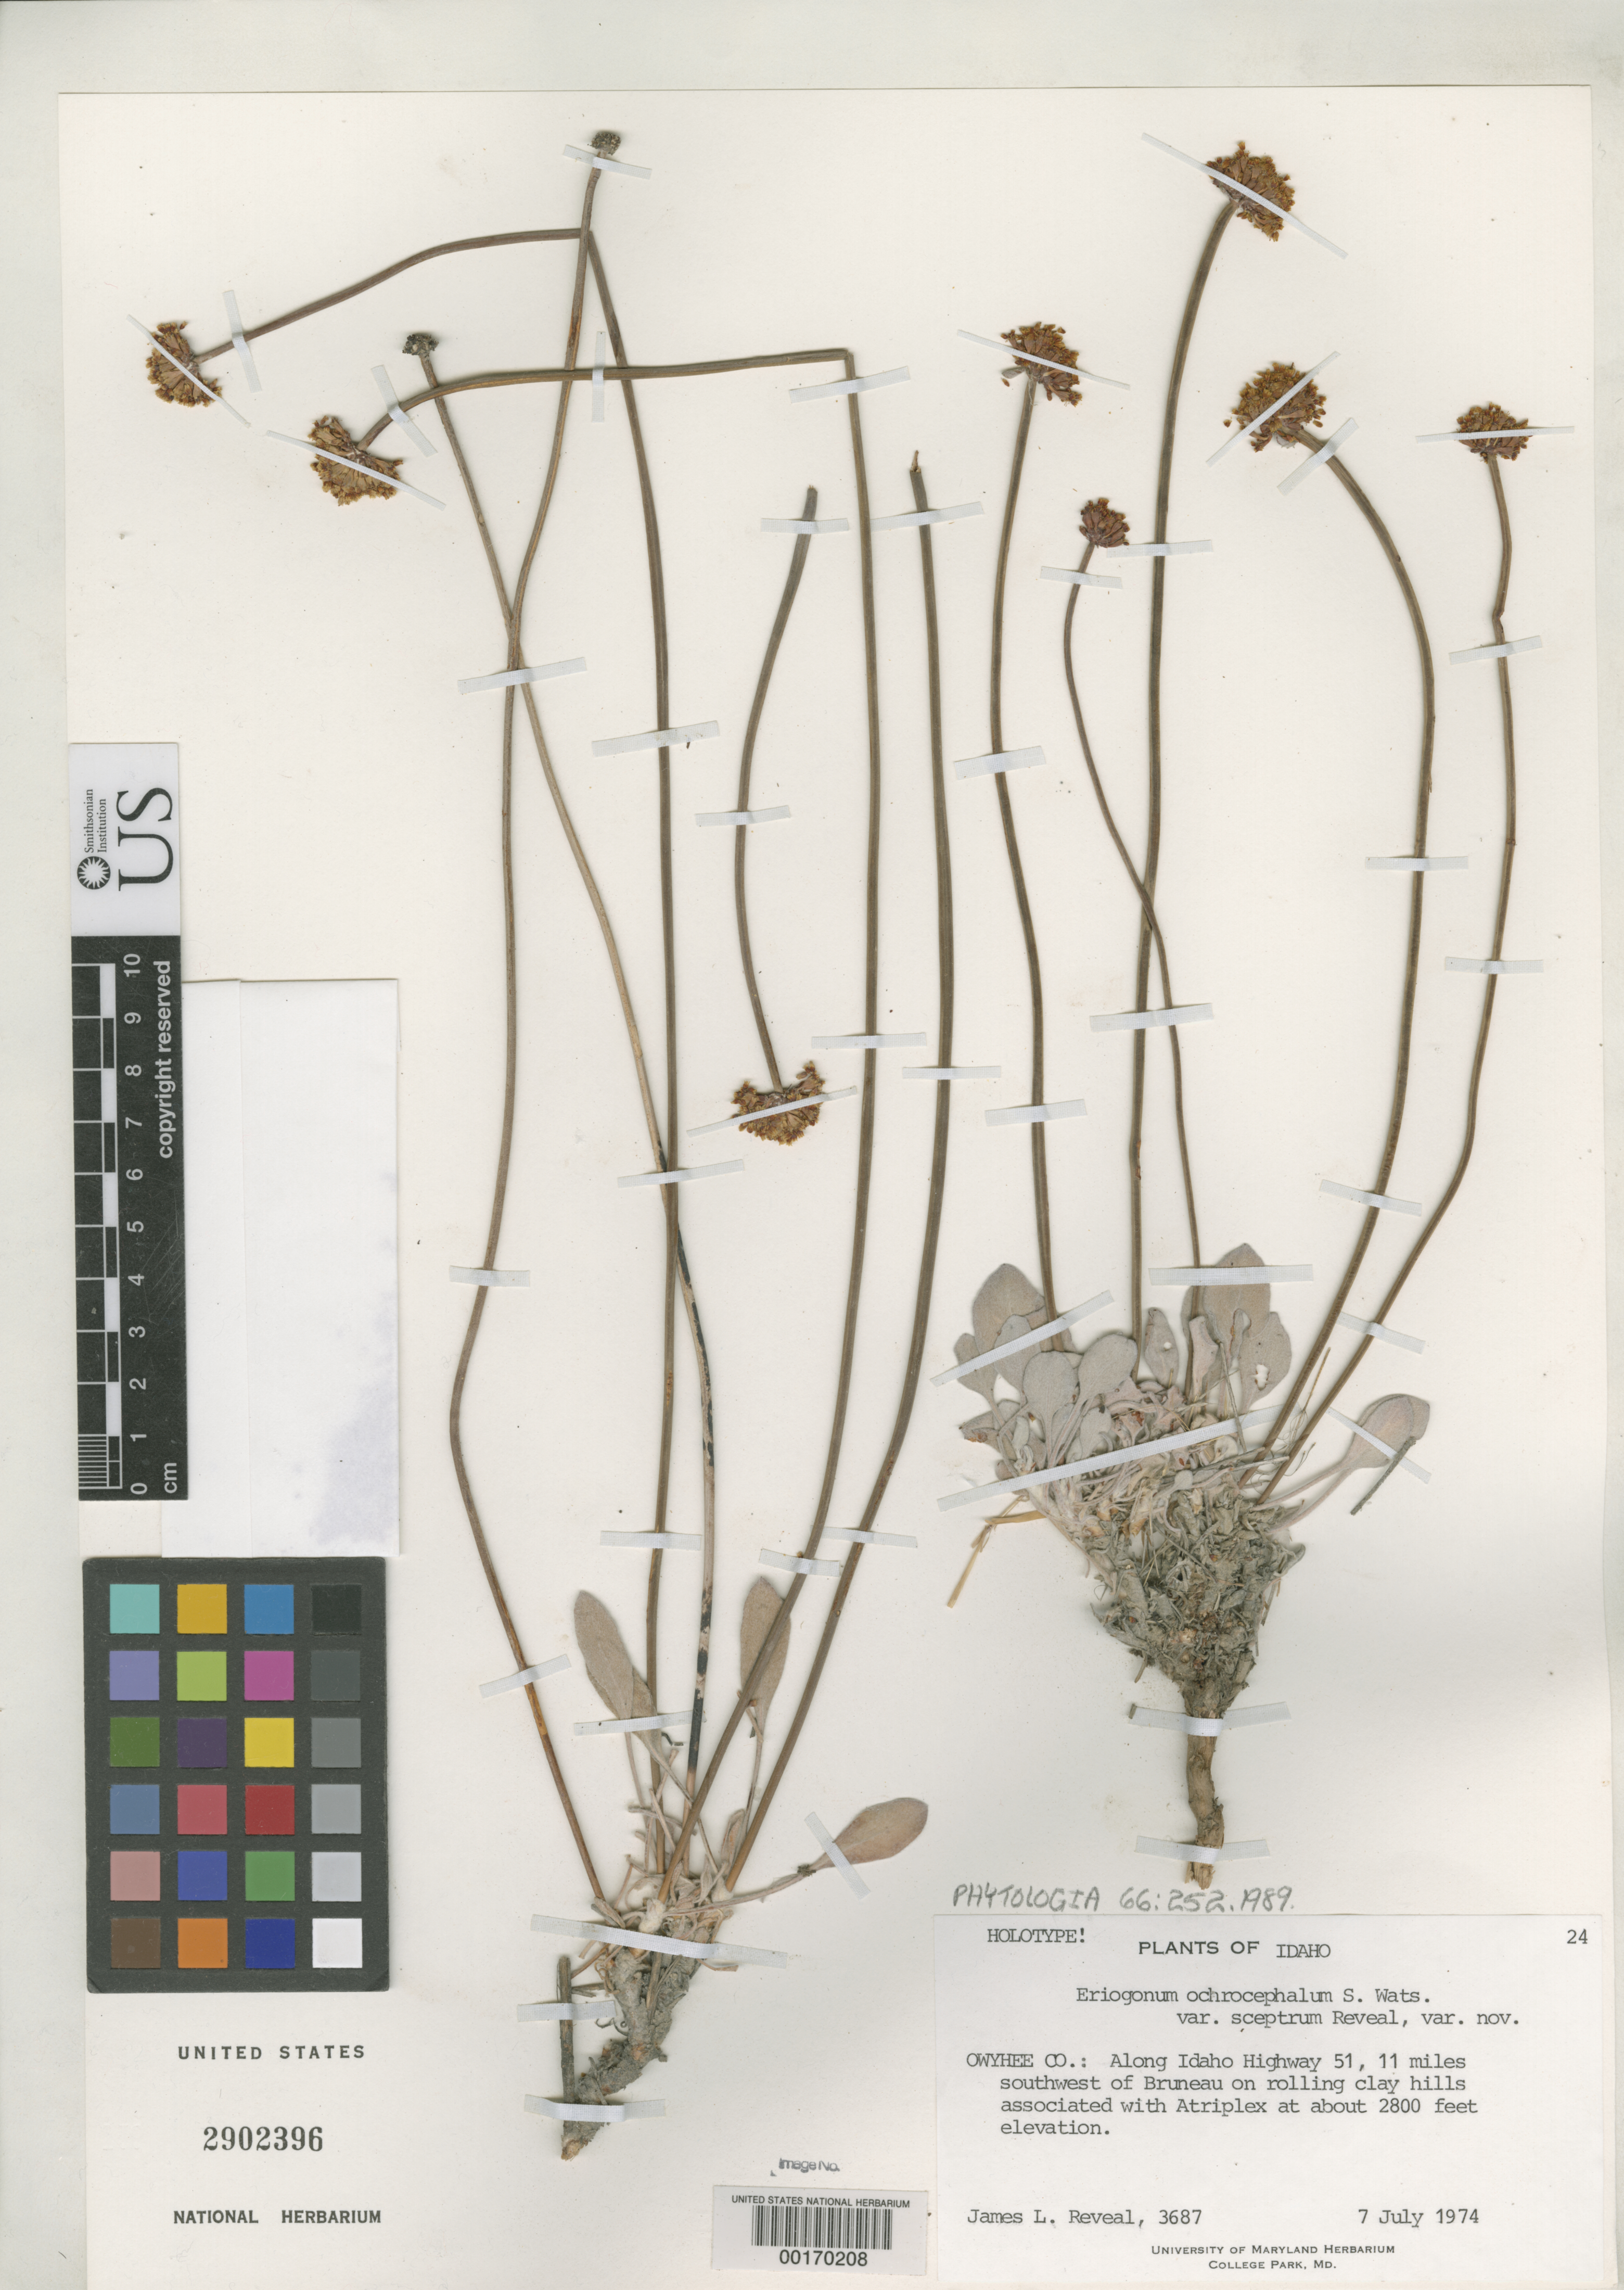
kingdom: Plantae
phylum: Tracheophyta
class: Magnoliopsida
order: Caryophyllales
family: Polygonaceae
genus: Eriogonum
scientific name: Eriogonum ochrocephalum var. sceptrum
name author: Reveal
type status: Holotype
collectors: J. L. Reveal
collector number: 3687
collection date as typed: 07 Jul 1974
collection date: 1974-07-07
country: United States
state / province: Idaho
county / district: Owyhee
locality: Along Idaho highway 51, 11 mi SW of Bruneau on Rolling Clay Hills.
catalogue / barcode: US 2902396